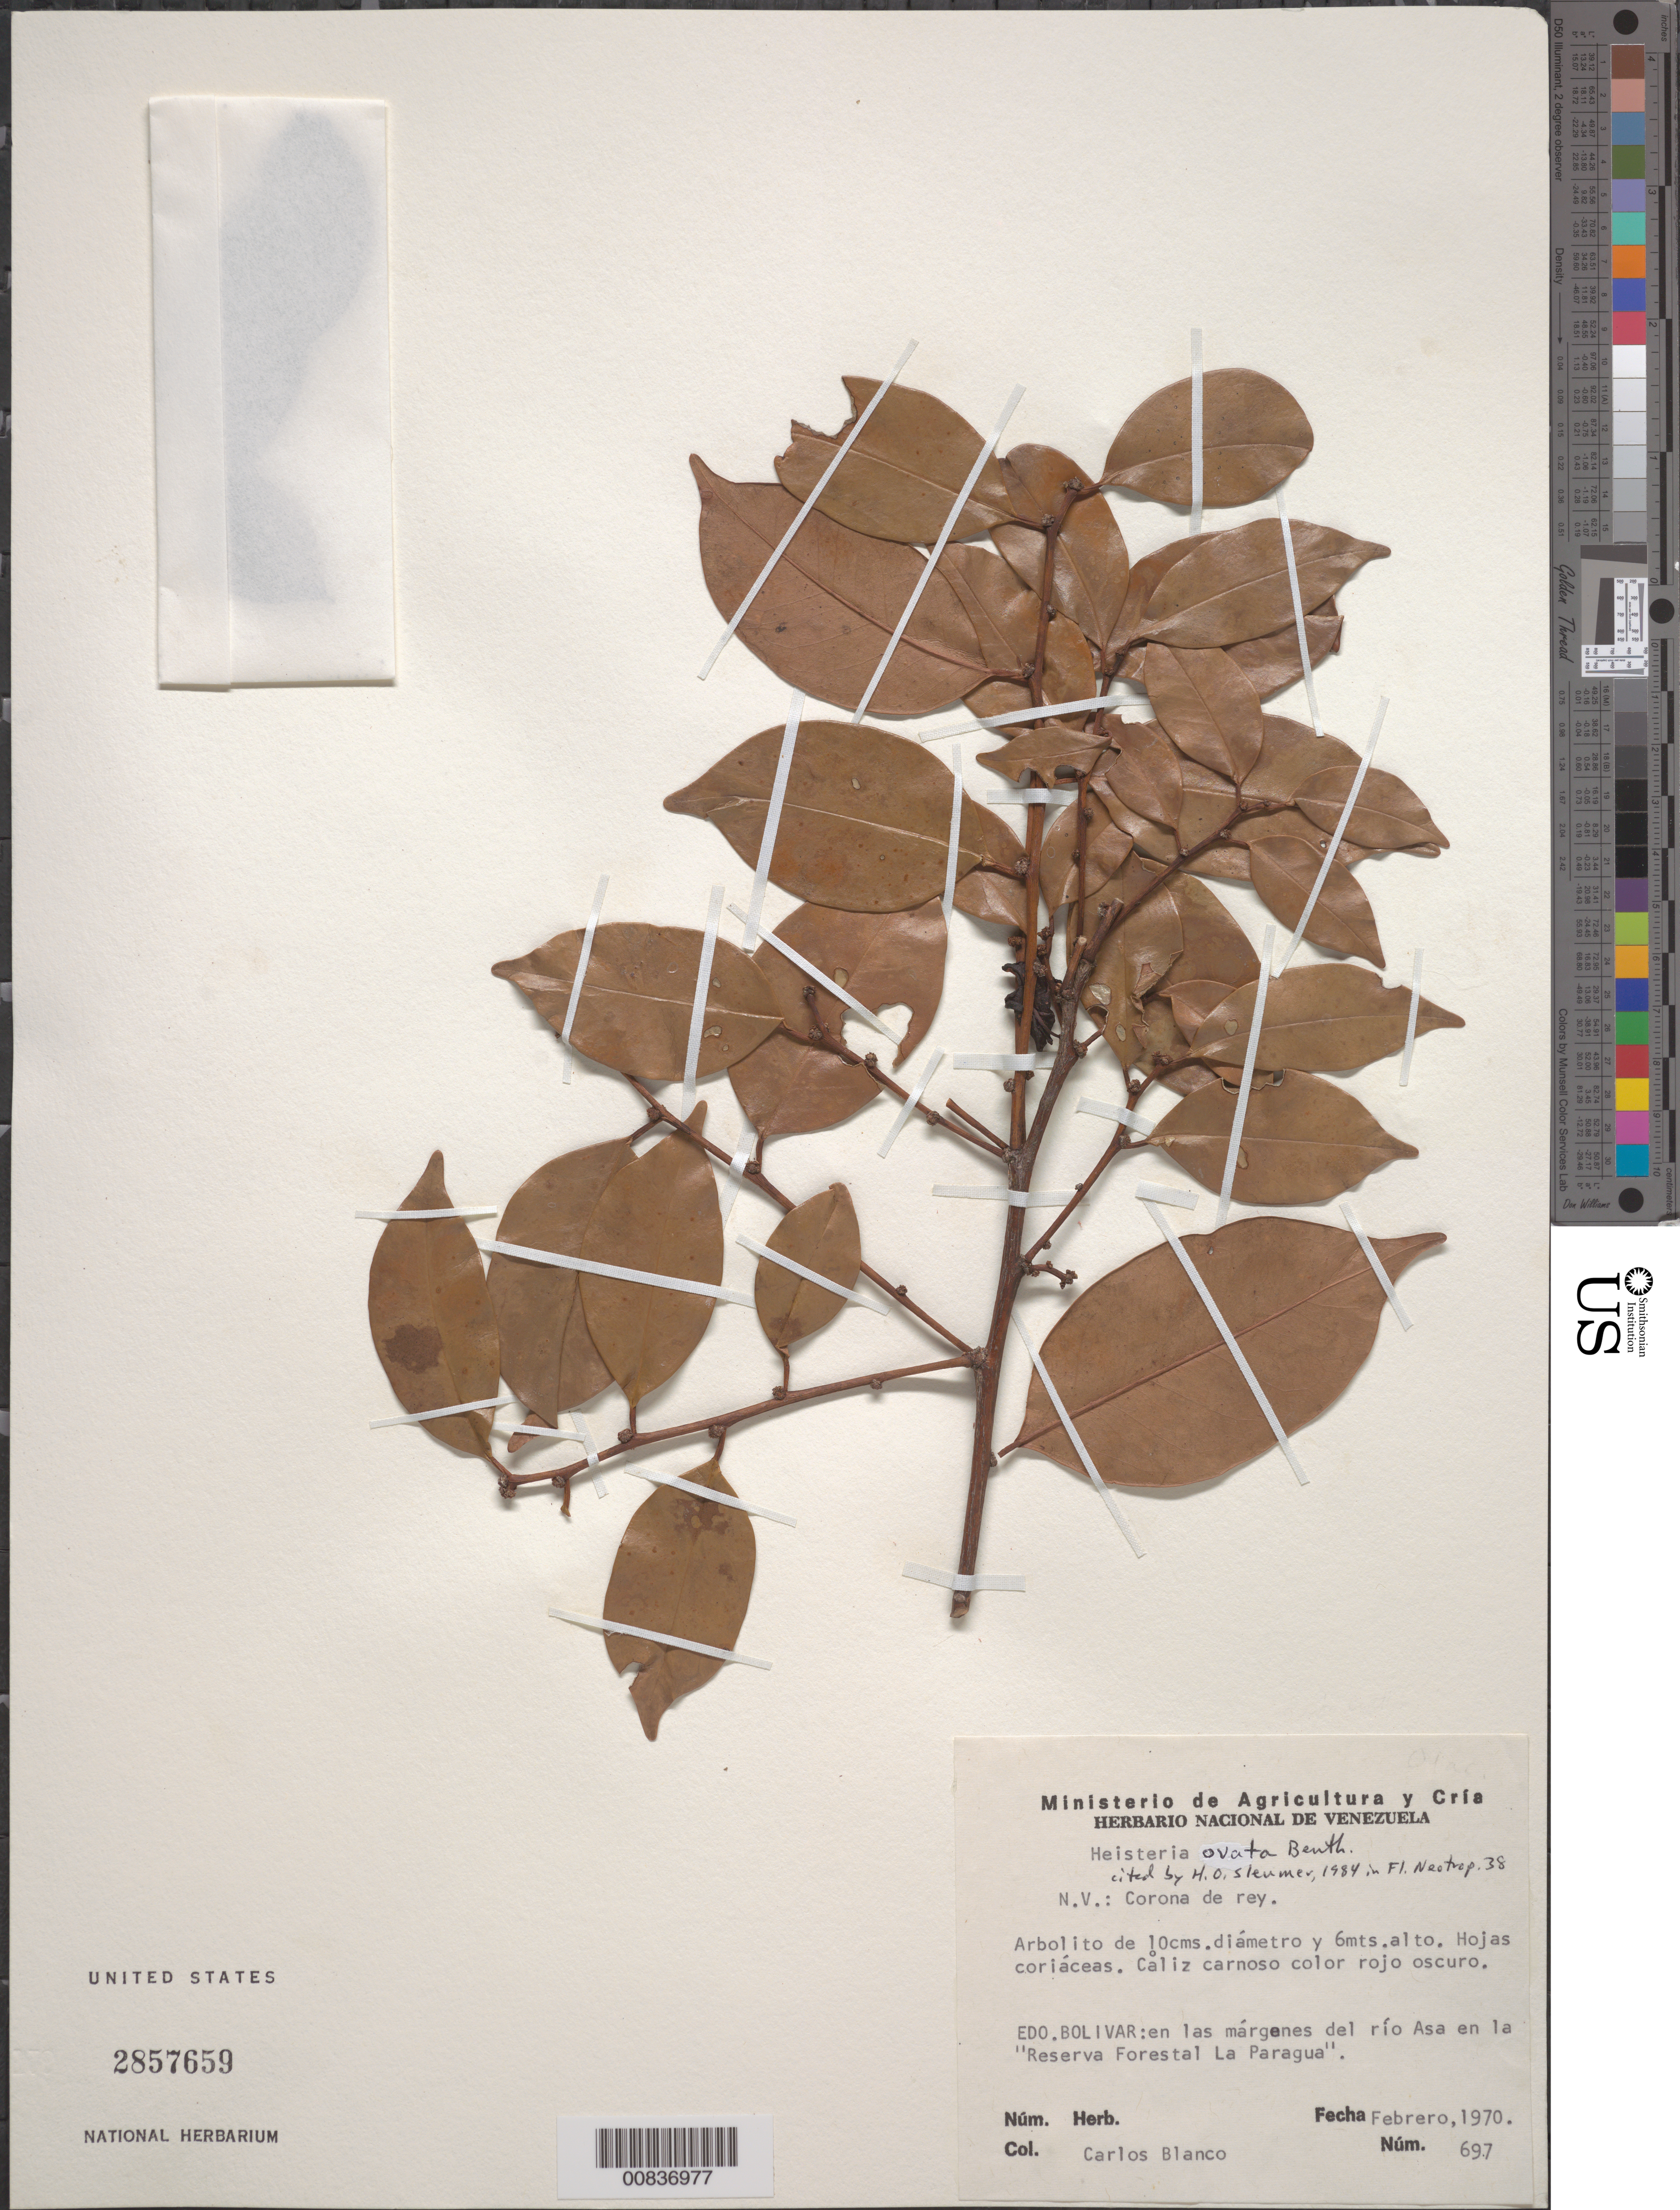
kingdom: Plantae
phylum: Tracheophyta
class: Magnoliopsida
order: Santalales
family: Erythropalaceae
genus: Heisteria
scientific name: Heisteria ovata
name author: Benth.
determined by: Sleumer, H. O.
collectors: C. A. Blanco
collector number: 697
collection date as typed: Feb-70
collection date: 1970-02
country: Venezuela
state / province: Bolívar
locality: Reserva Forestal "La Paragua"; Río Asa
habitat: River edge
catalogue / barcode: US 2857659